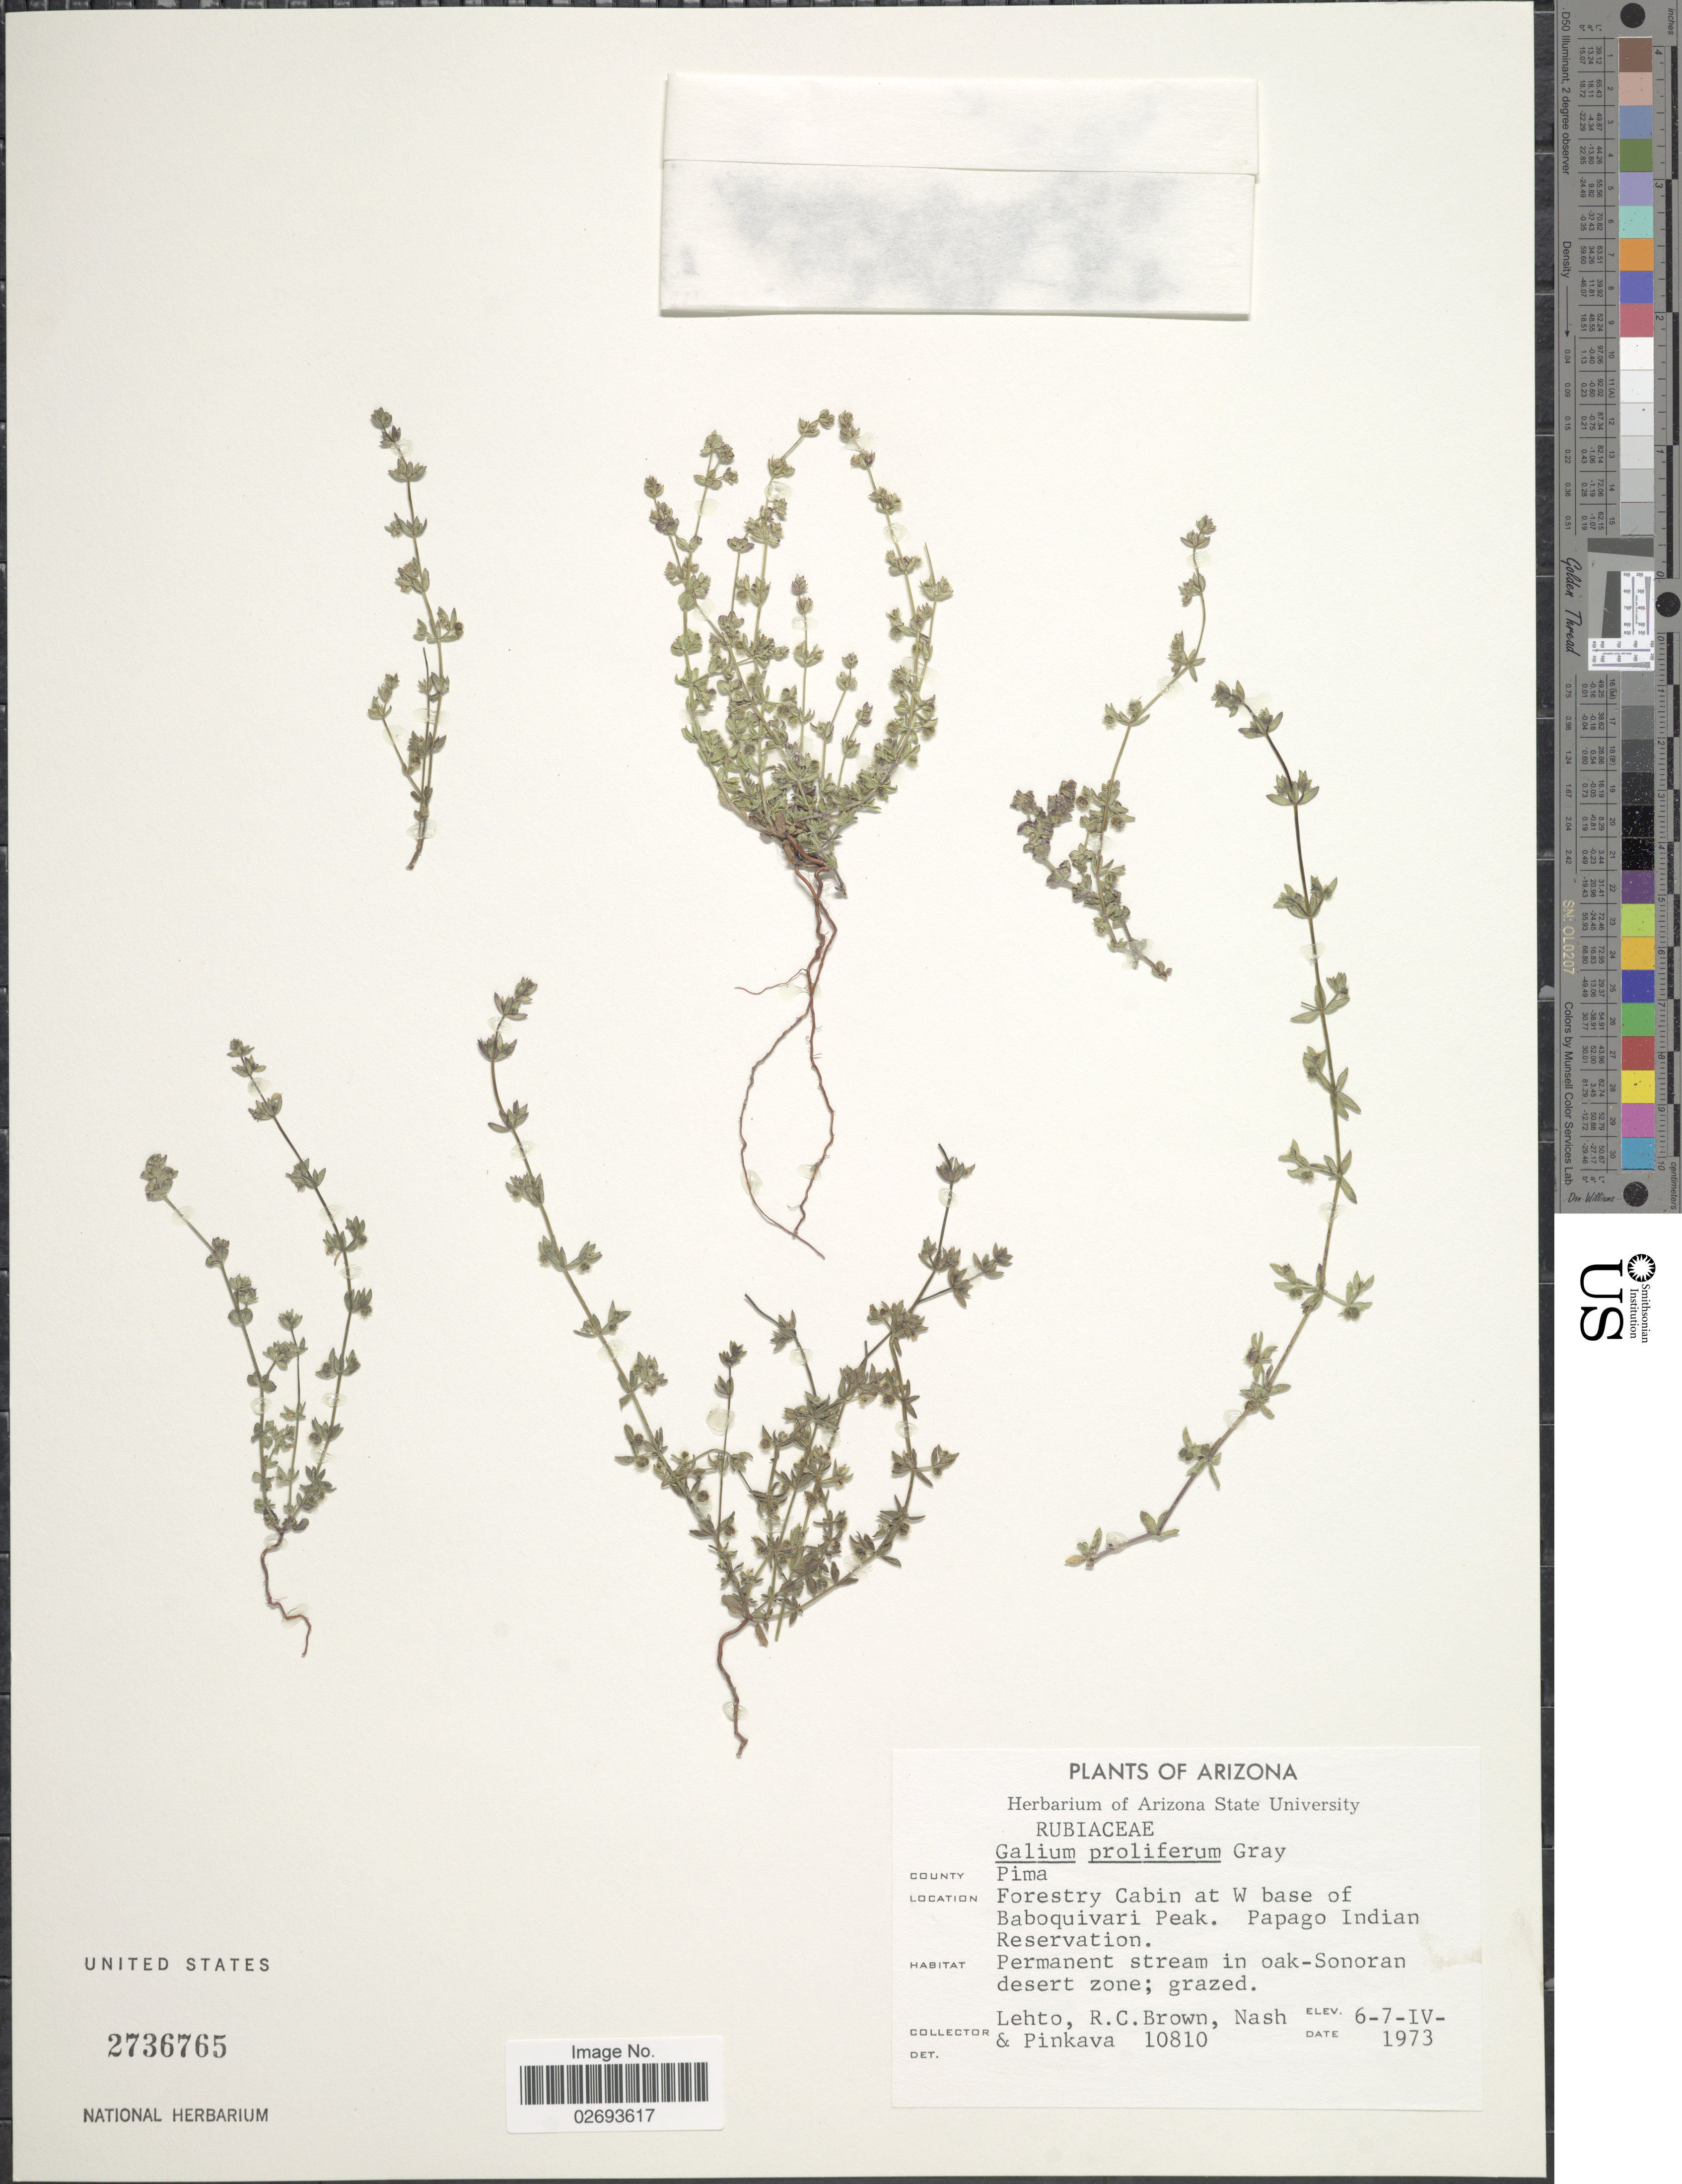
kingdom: Plantae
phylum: Tracheophyta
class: Magnoliopsida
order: Gentianales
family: Rubiaceae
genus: Galium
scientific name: Galium proliferum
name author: A. Gray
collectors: -. Lehto, R. C. Brown, -- Nash & -. Pinkava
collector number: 10810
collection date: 1973-04-06/1973-04-07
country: United States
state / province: Arizona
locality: County Pima, Forestry Cabin at W base of Baboquivari Peak. Papago Indian Reservation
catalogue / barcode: US 2736765